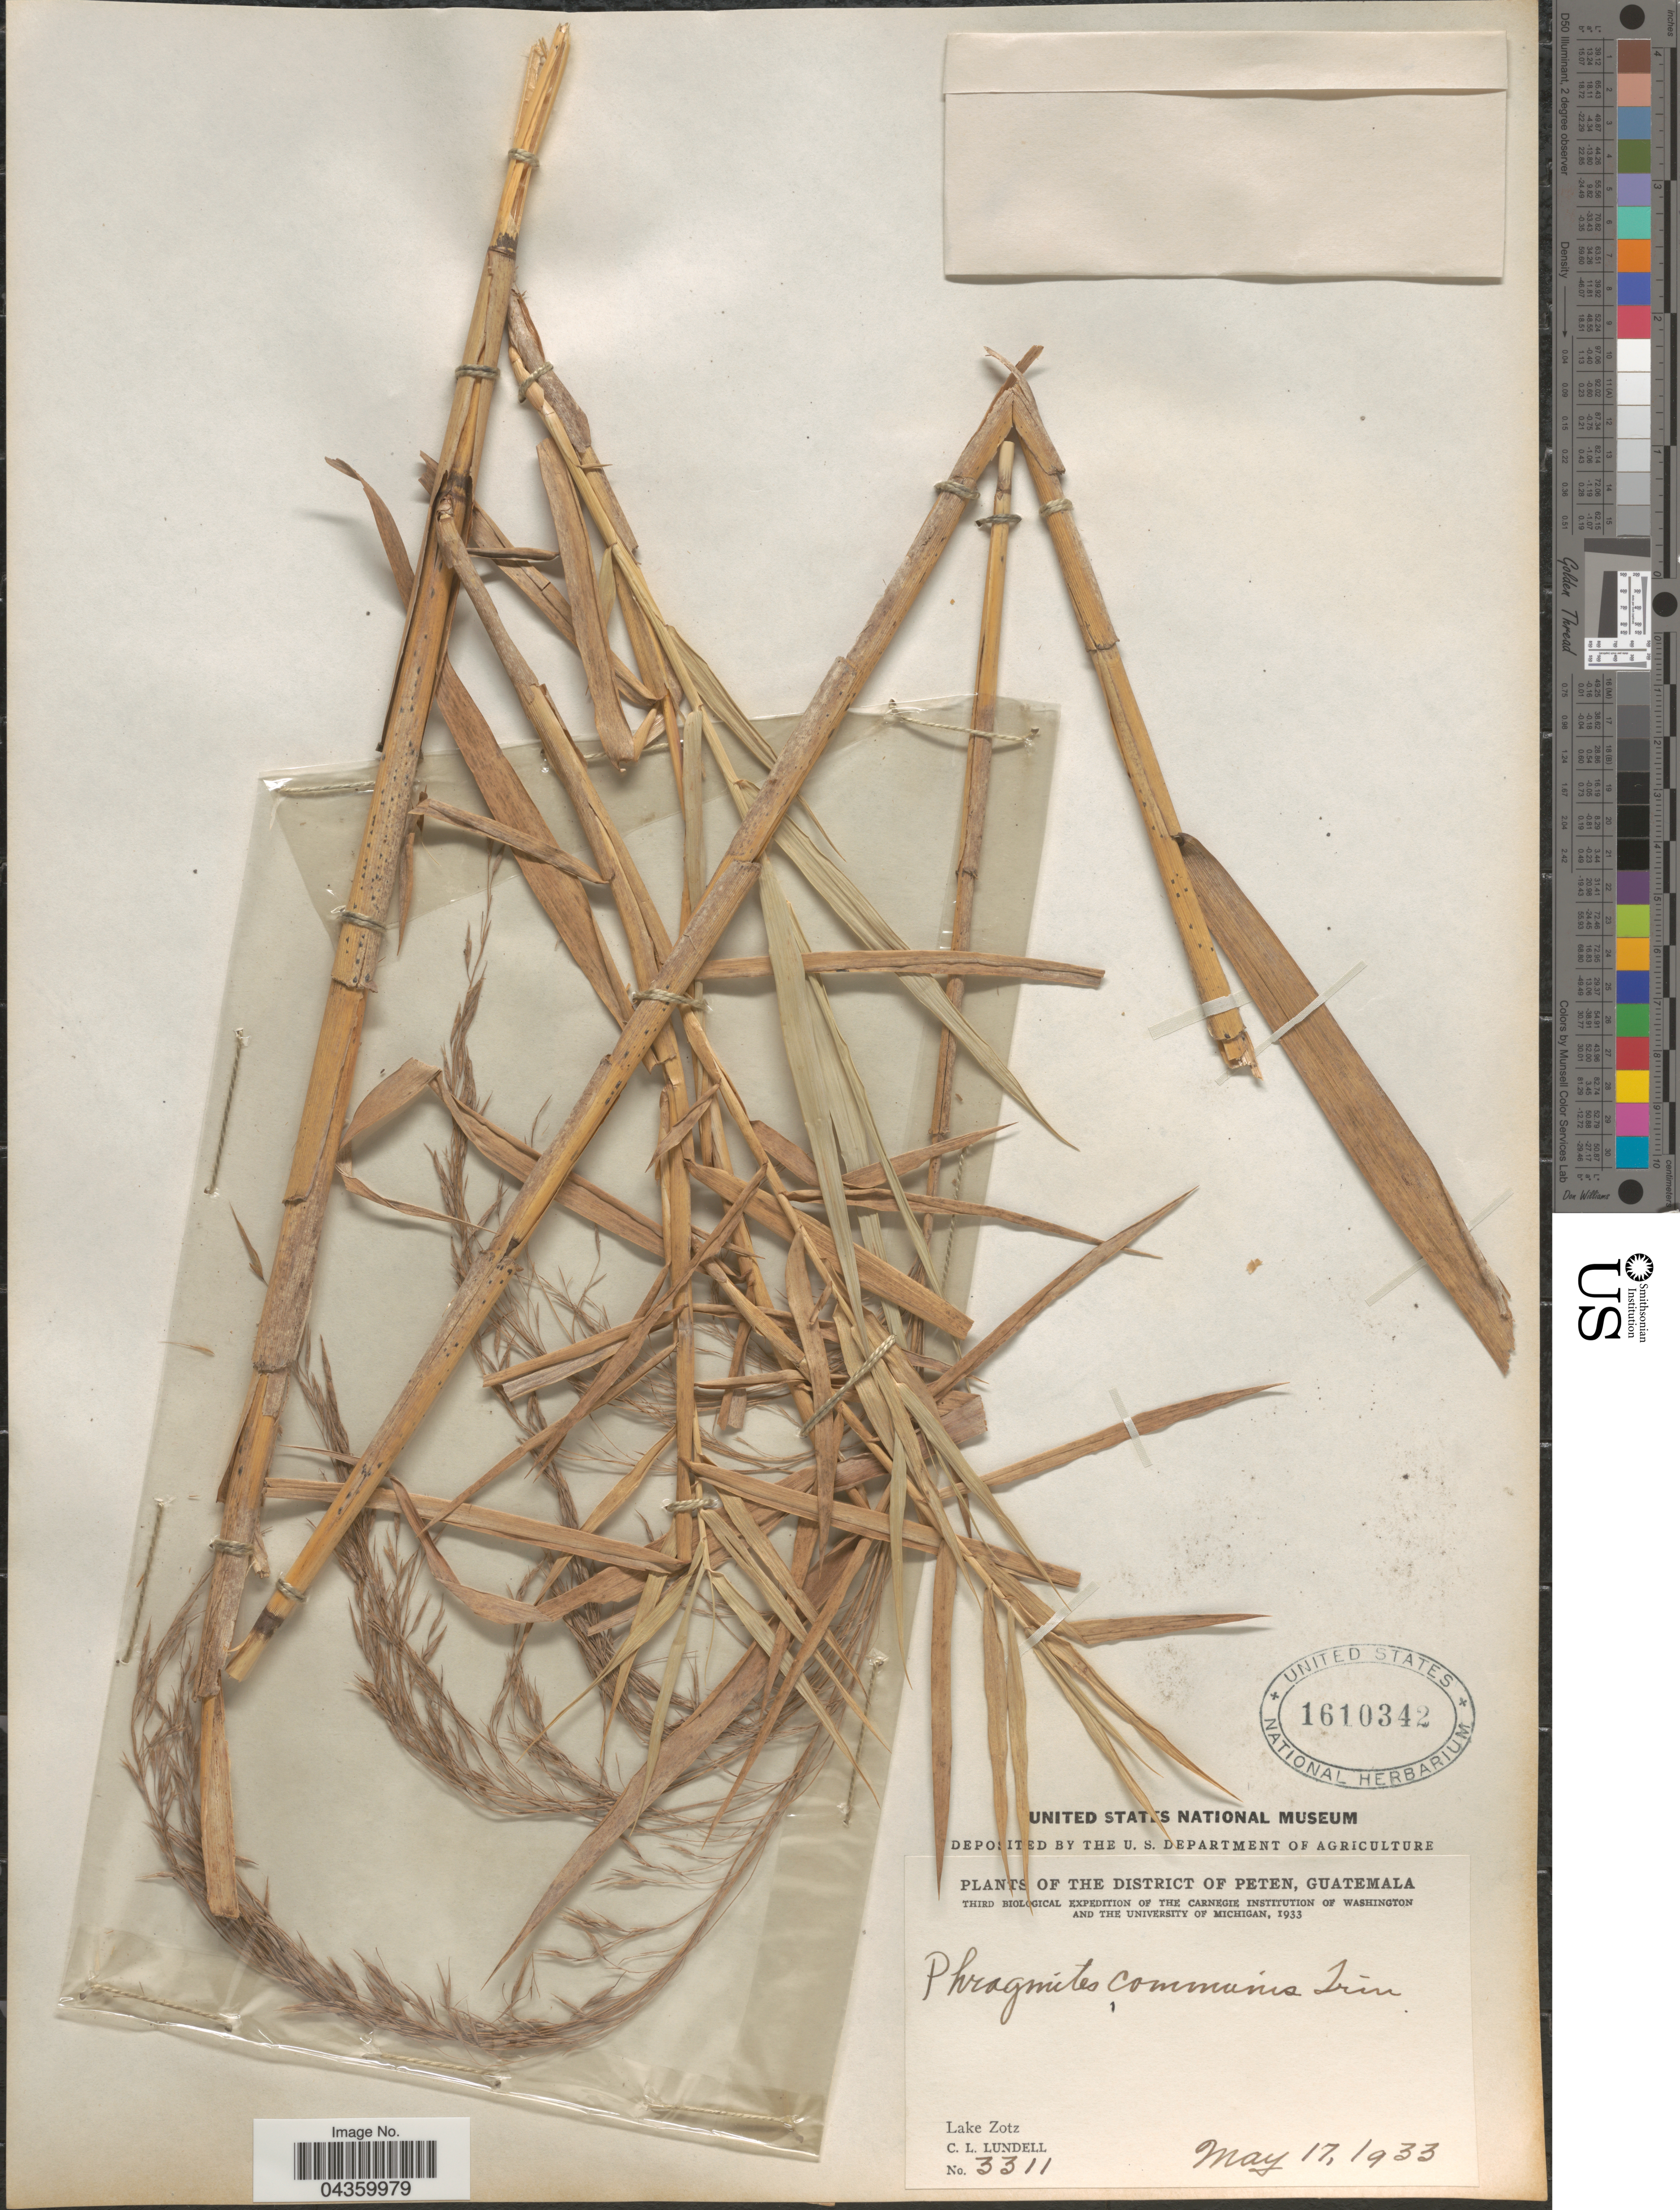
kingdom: Plantae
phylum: Tracheophyta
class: Liliopsida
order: Poales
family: Poaceae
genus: Phragmites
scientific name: Phragmites australis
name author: (Cav.) Trin. ex Steud.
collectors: C. L. Lundell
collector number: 3311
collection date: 1933-05-17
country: Guatemala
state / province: El Peten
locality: District of Peten. Third Biological of the Carnegie Institution of Washington and the University of Michigan, 1933. Lake Zotz.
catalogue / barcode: US 1610342